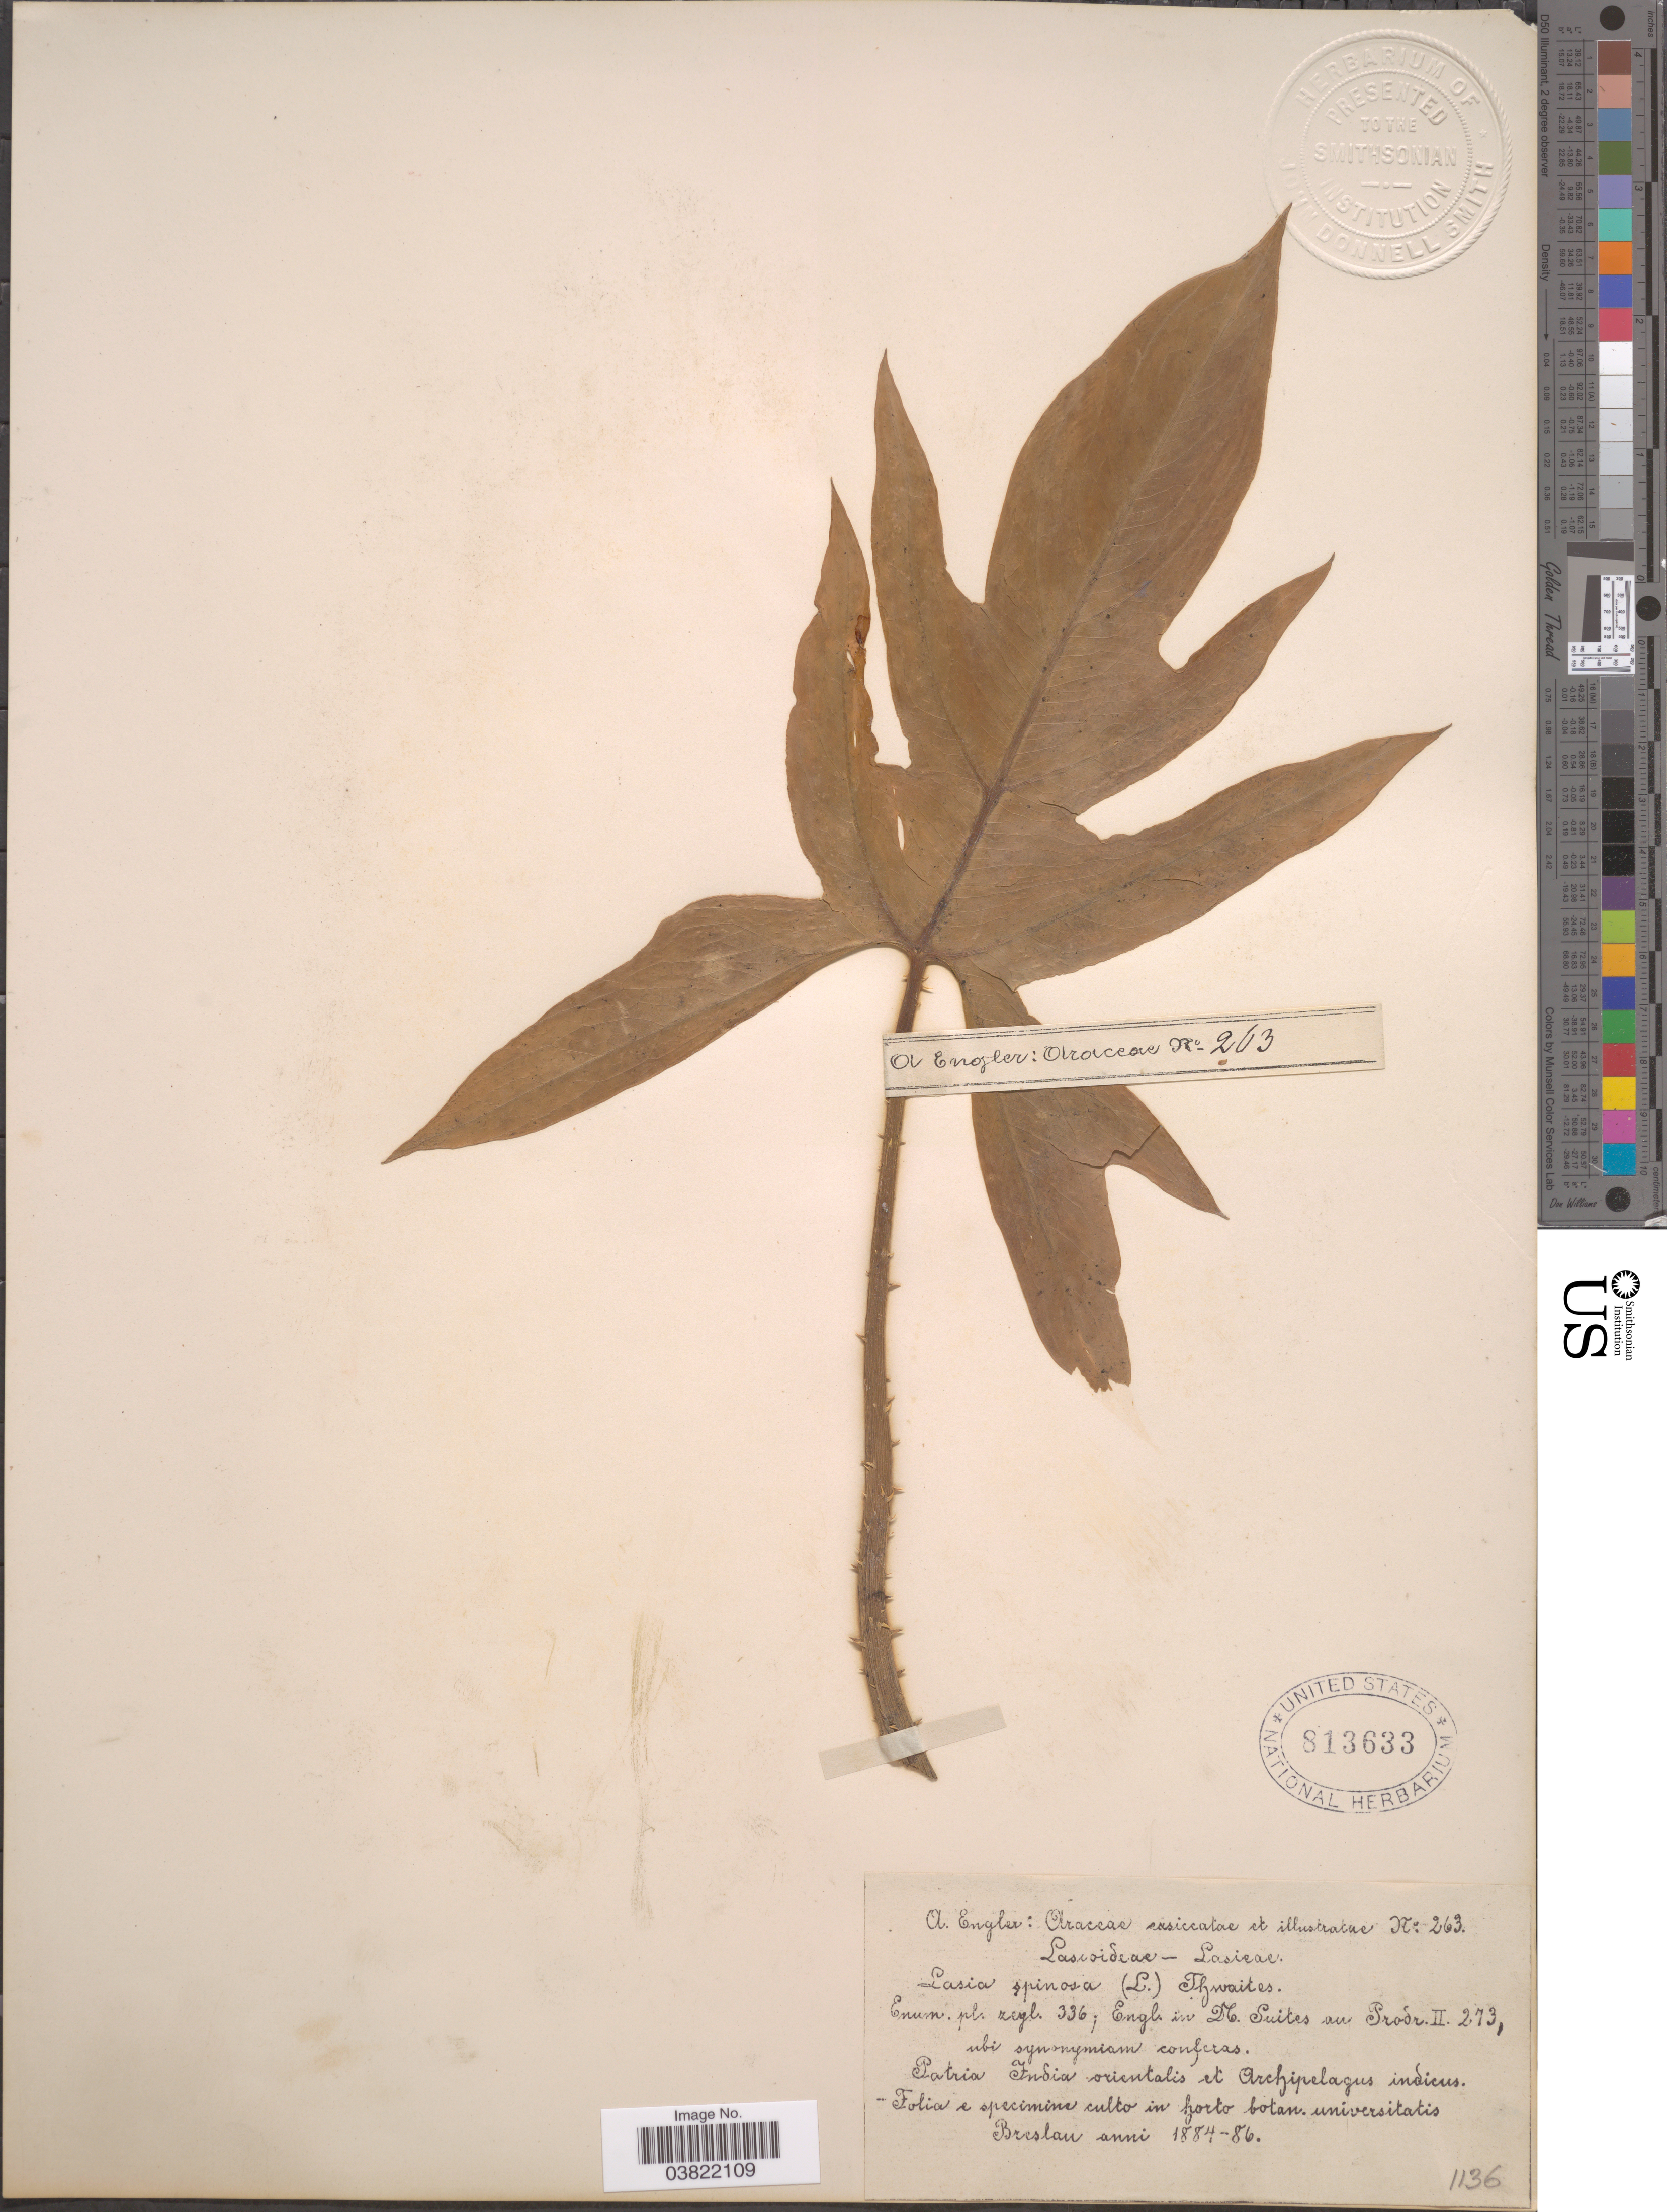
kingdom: Plantae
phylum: Tracheophyta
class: Liliopsida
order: Alismatales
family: Araceae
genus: Lasia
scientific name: Lasia spinosa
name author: (L.) Thwaites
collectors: A. Engler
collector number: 263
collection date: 1884/1886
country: India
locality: Patria India orientalis et Archipelago indicus. Horto botan. universitatis Breslau anni. [unsure placement]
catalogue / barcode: US 813633